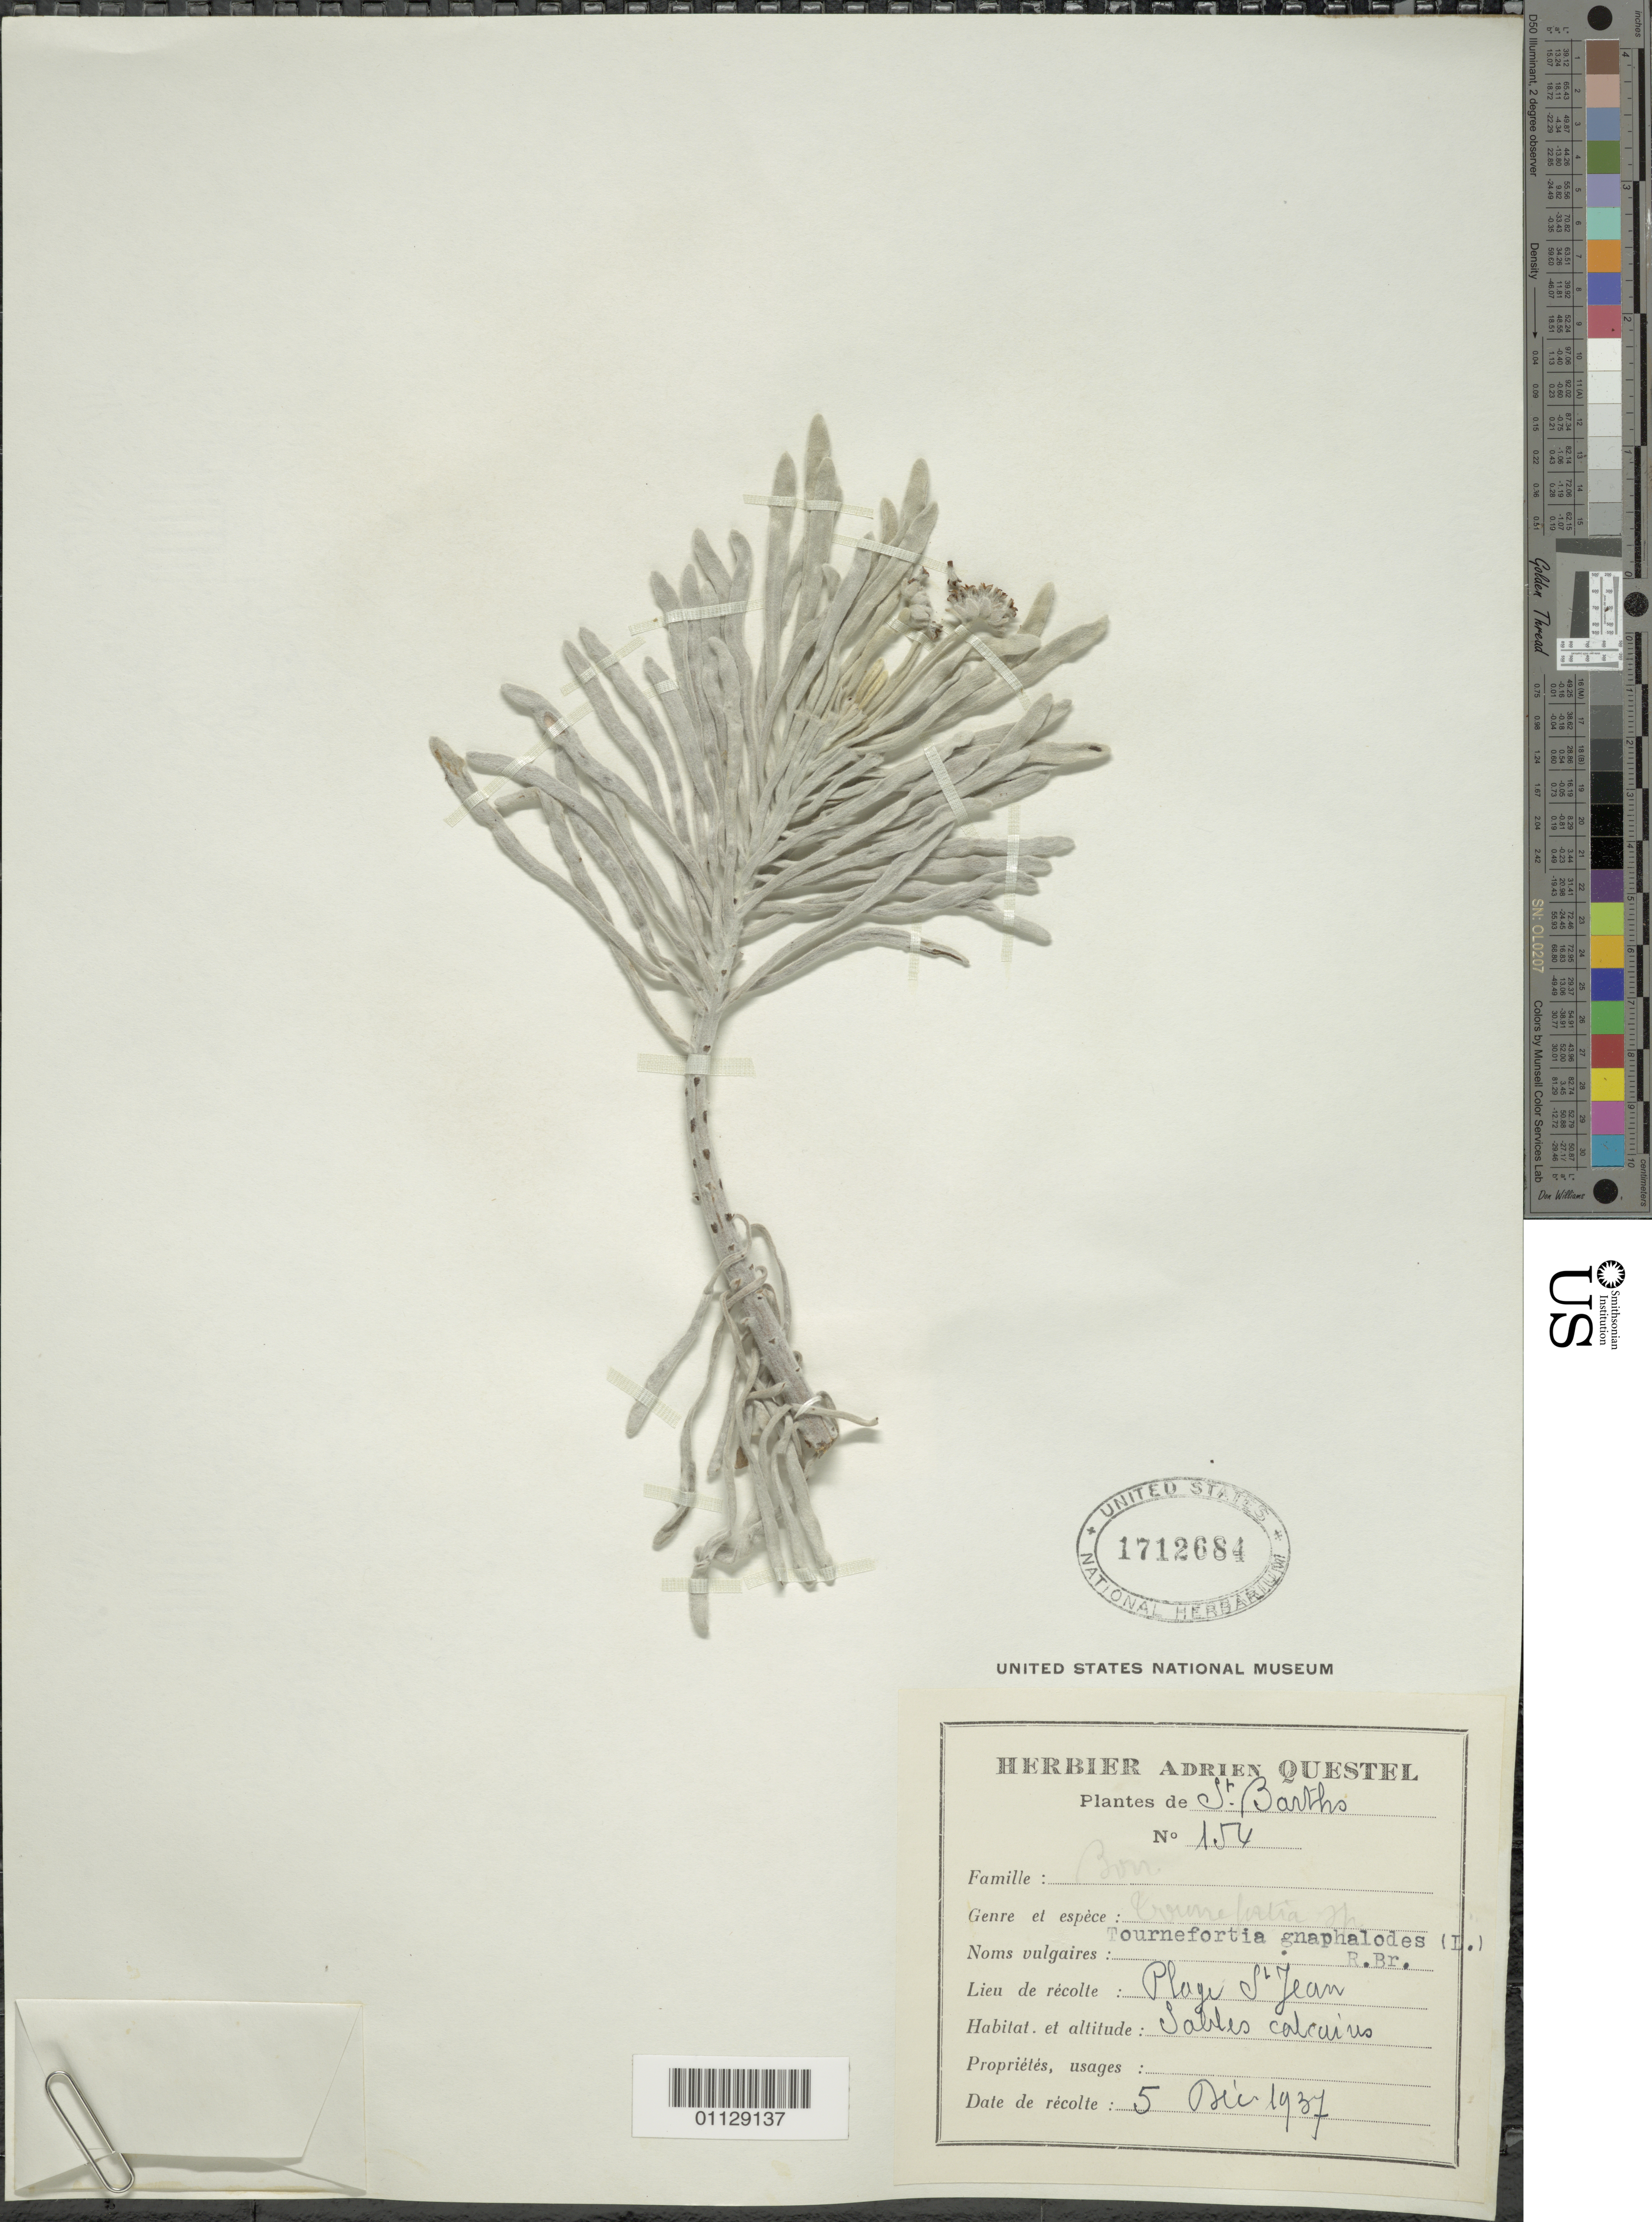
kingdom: Plantae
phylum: Tracheophyta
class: Magnoliopsida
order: Boraginales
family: Heliotropiaceae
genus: Tournefortia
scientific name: Tournefortia gnaphalodes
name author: (L.) R. Br.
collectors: A. Questel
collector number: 154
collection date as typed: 05 Dec 1937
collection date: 1937-12-05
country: Guadeloupe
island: St. Barthélemy I.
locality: Plage St. Jean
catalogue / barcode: US 1712684